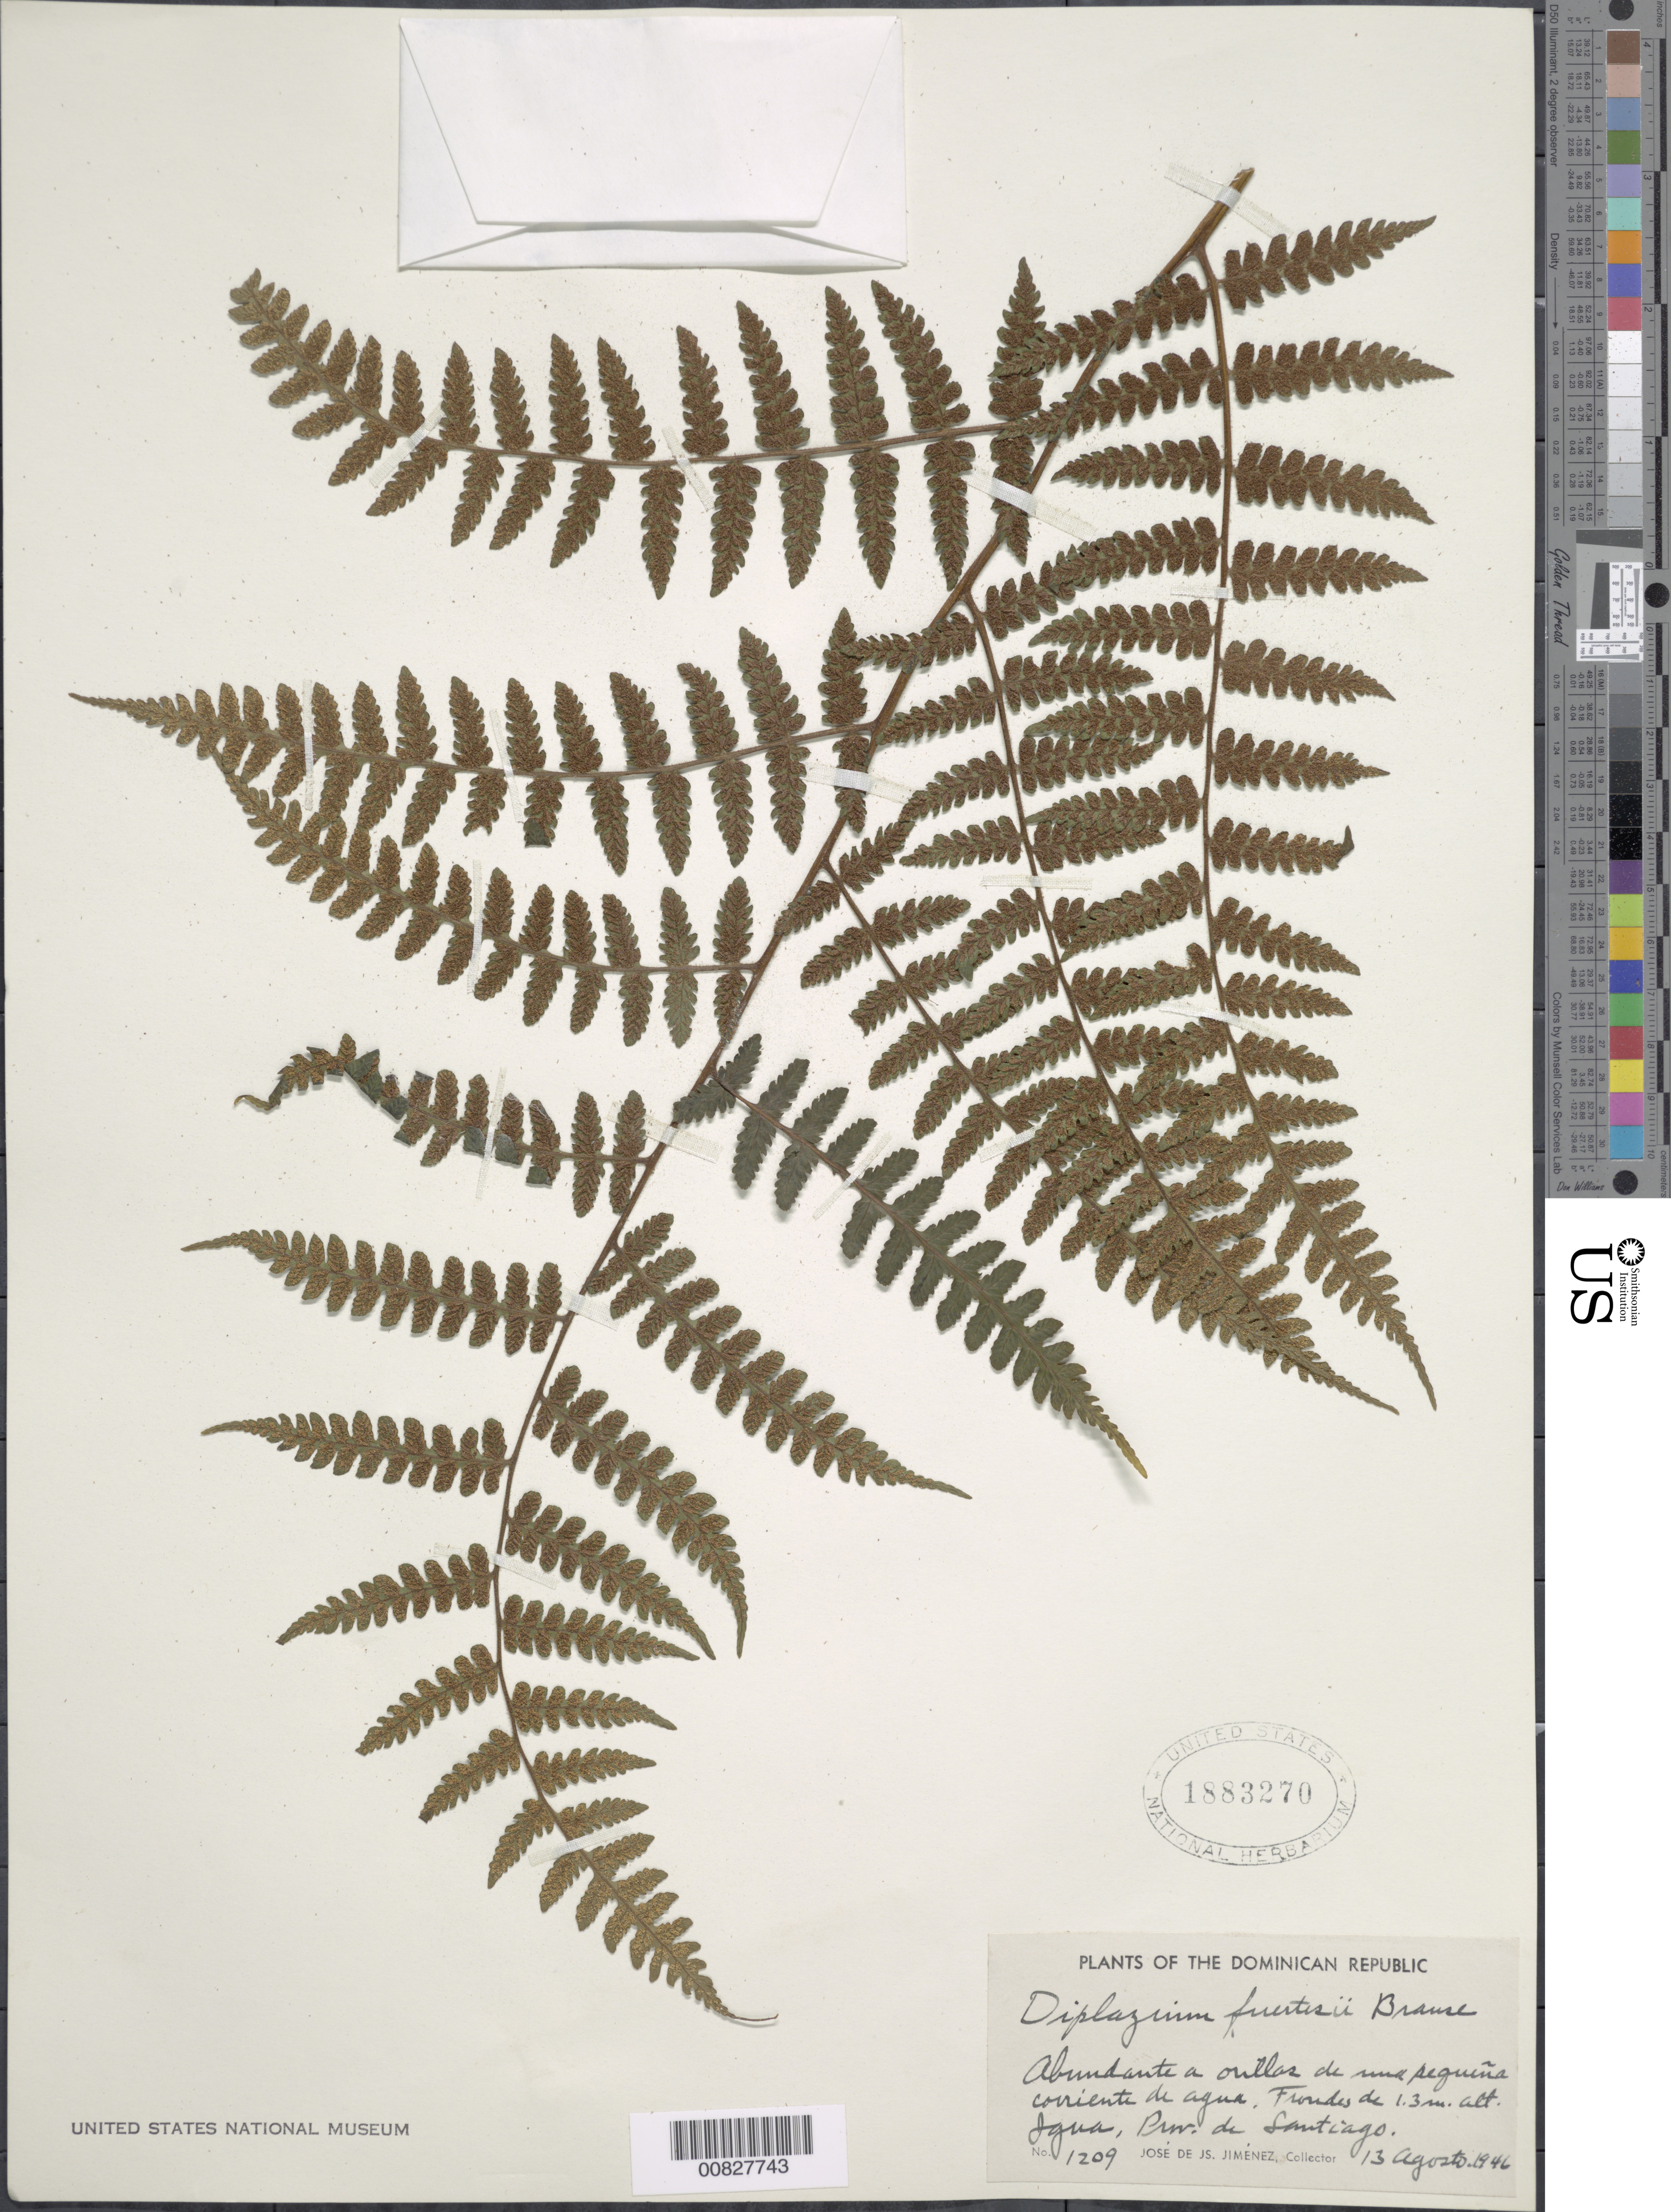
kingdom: Plantae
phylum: Tracheophyta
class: Polypodiopsida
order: Polypodiales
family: Athyriaceae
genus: Diplazium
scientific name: Diplazium fuertesii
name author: Brause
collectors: J. J. Jiménez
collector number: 1209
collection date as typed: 13 Aug 1946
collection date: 1946-08-13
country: Dominican Republic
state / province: Santiago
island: Hispaniola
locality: Igua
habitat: Orillas de una pequena corriente de agua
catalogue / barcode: US 1883270